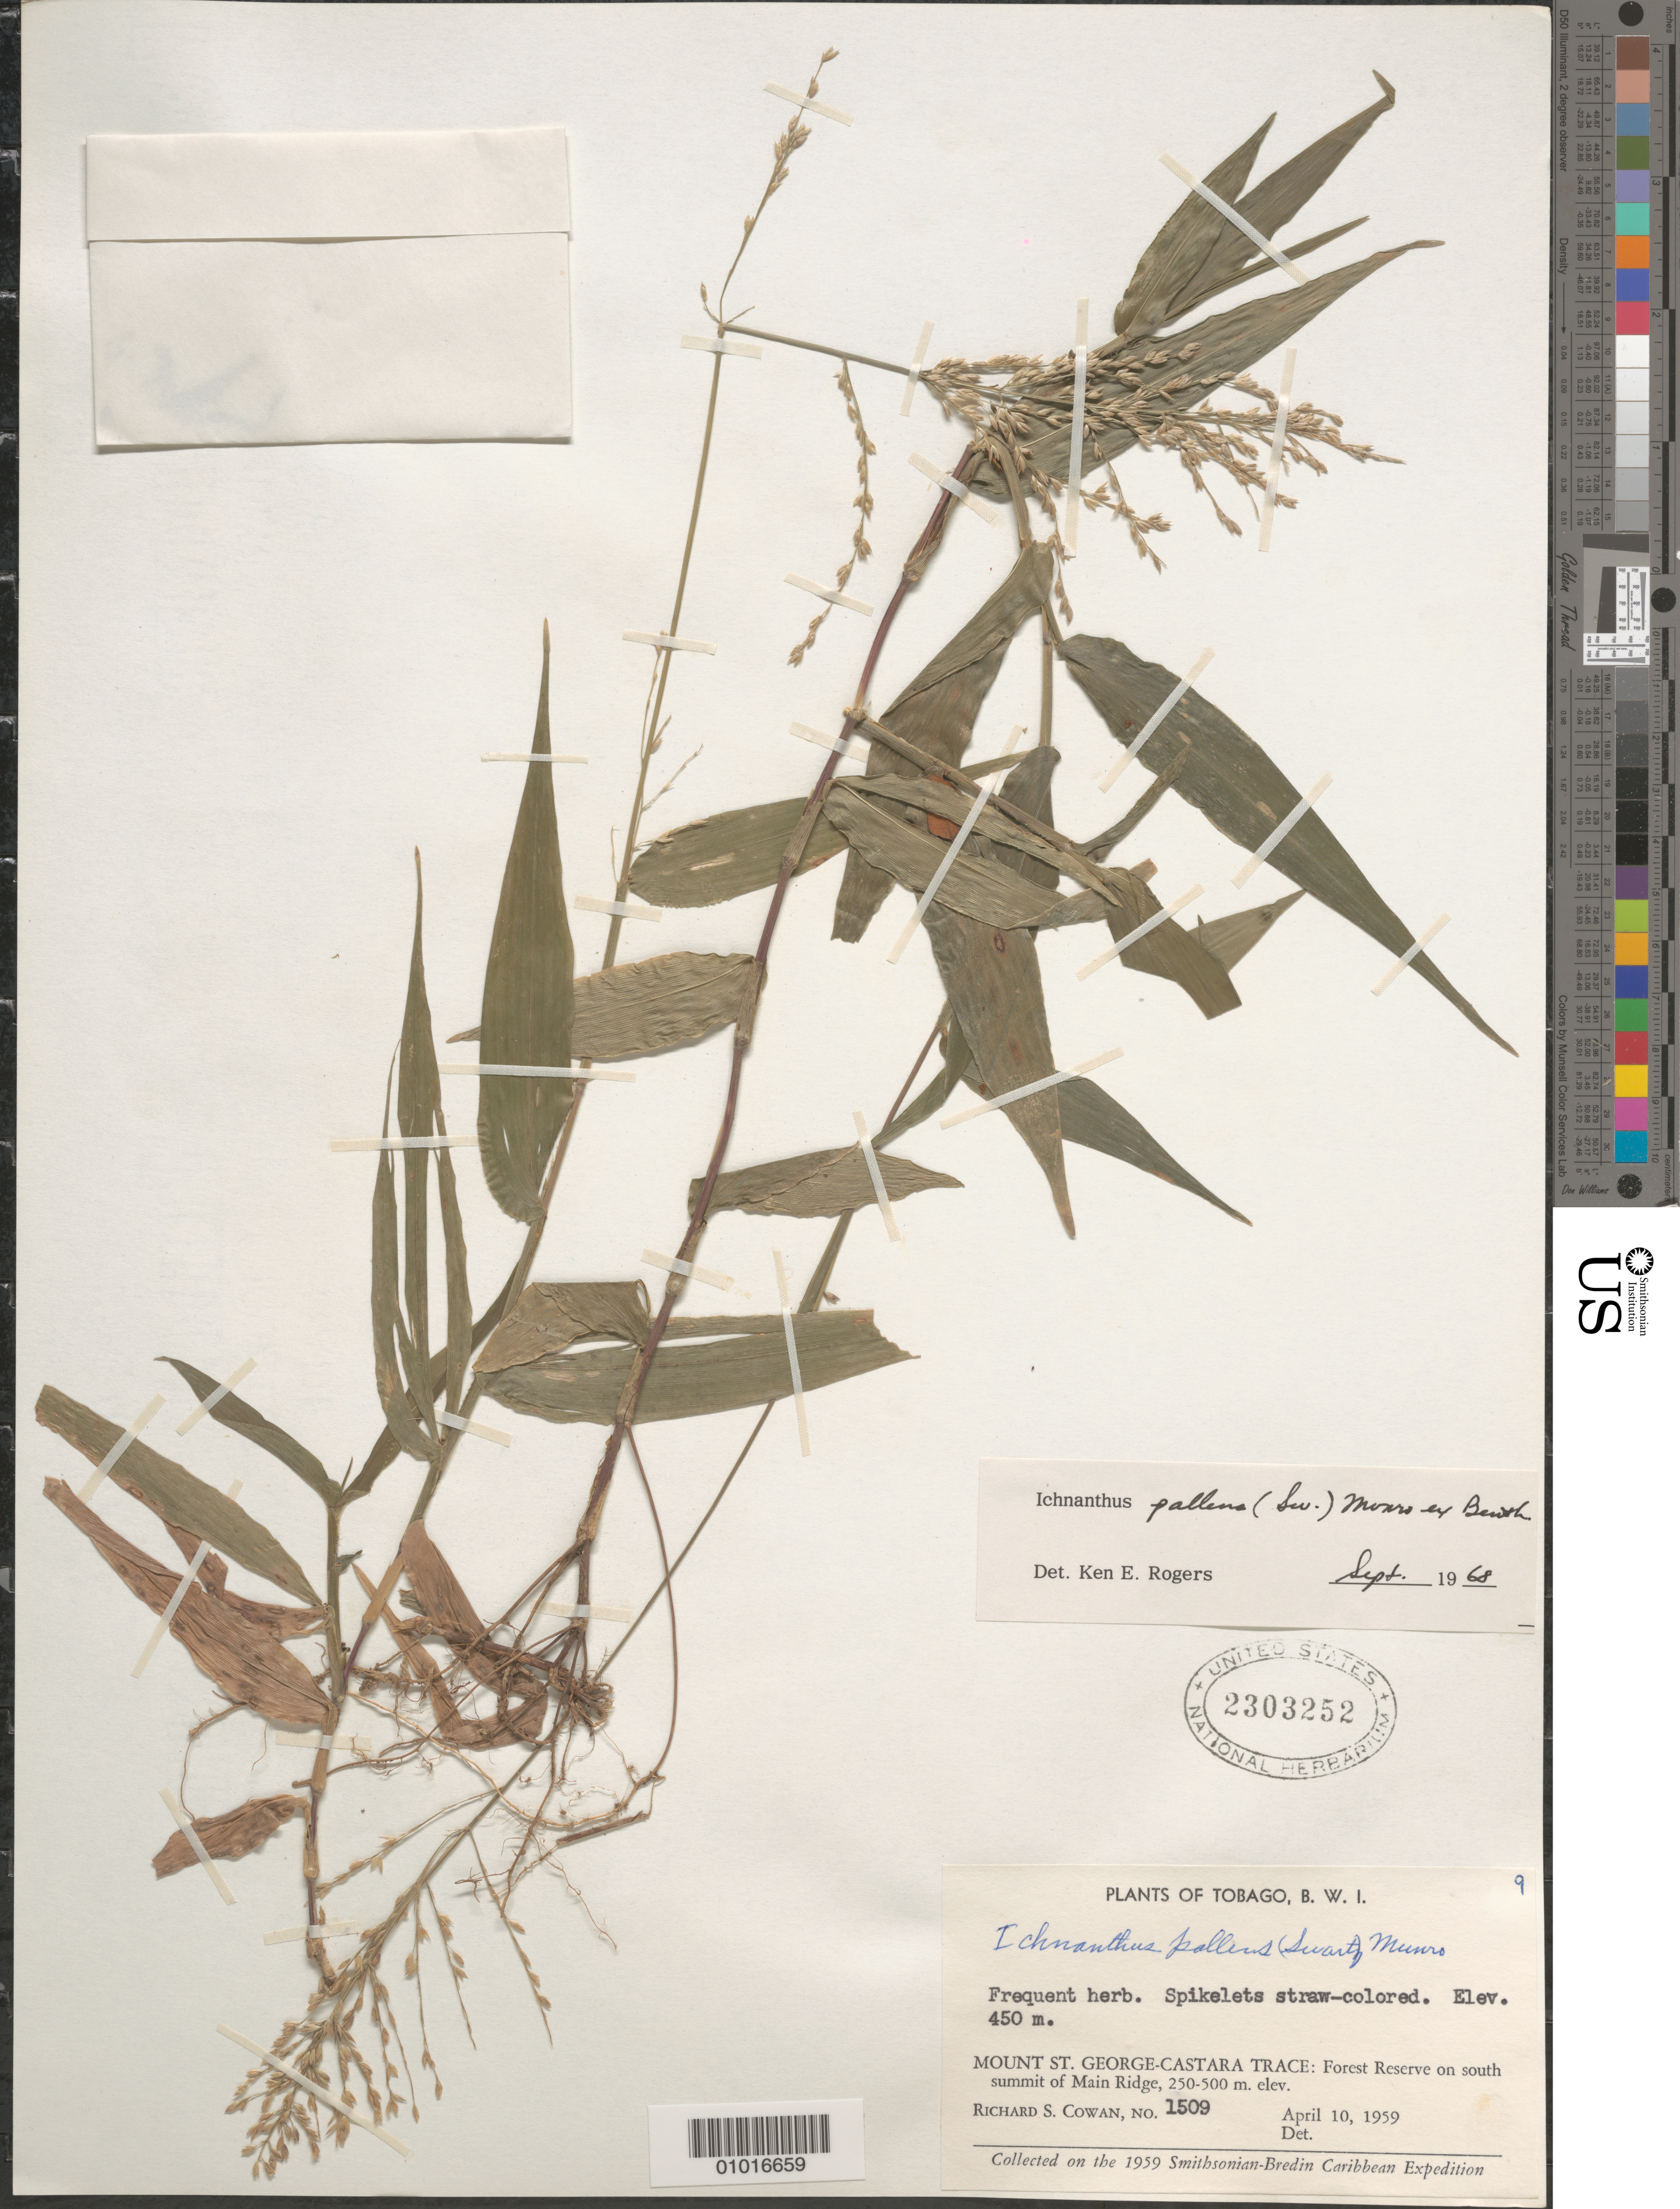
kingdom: Plantae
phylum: Tracheophyta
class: Liliopsida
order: Poales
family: Poaceae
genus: Ichnanthus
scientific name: Ichnanthus pallens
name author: (Sw.) Munro ex Benth.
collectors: R. S. Cowan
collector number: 1509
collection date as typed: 10 Apr 1959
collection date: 1959-04-10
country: Trinidad and Tobago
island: Tobago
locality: Mount St. George-Castara Trace: Forest Reserve on South summit of Main Ridge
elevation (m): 250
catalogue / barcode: US 2303252